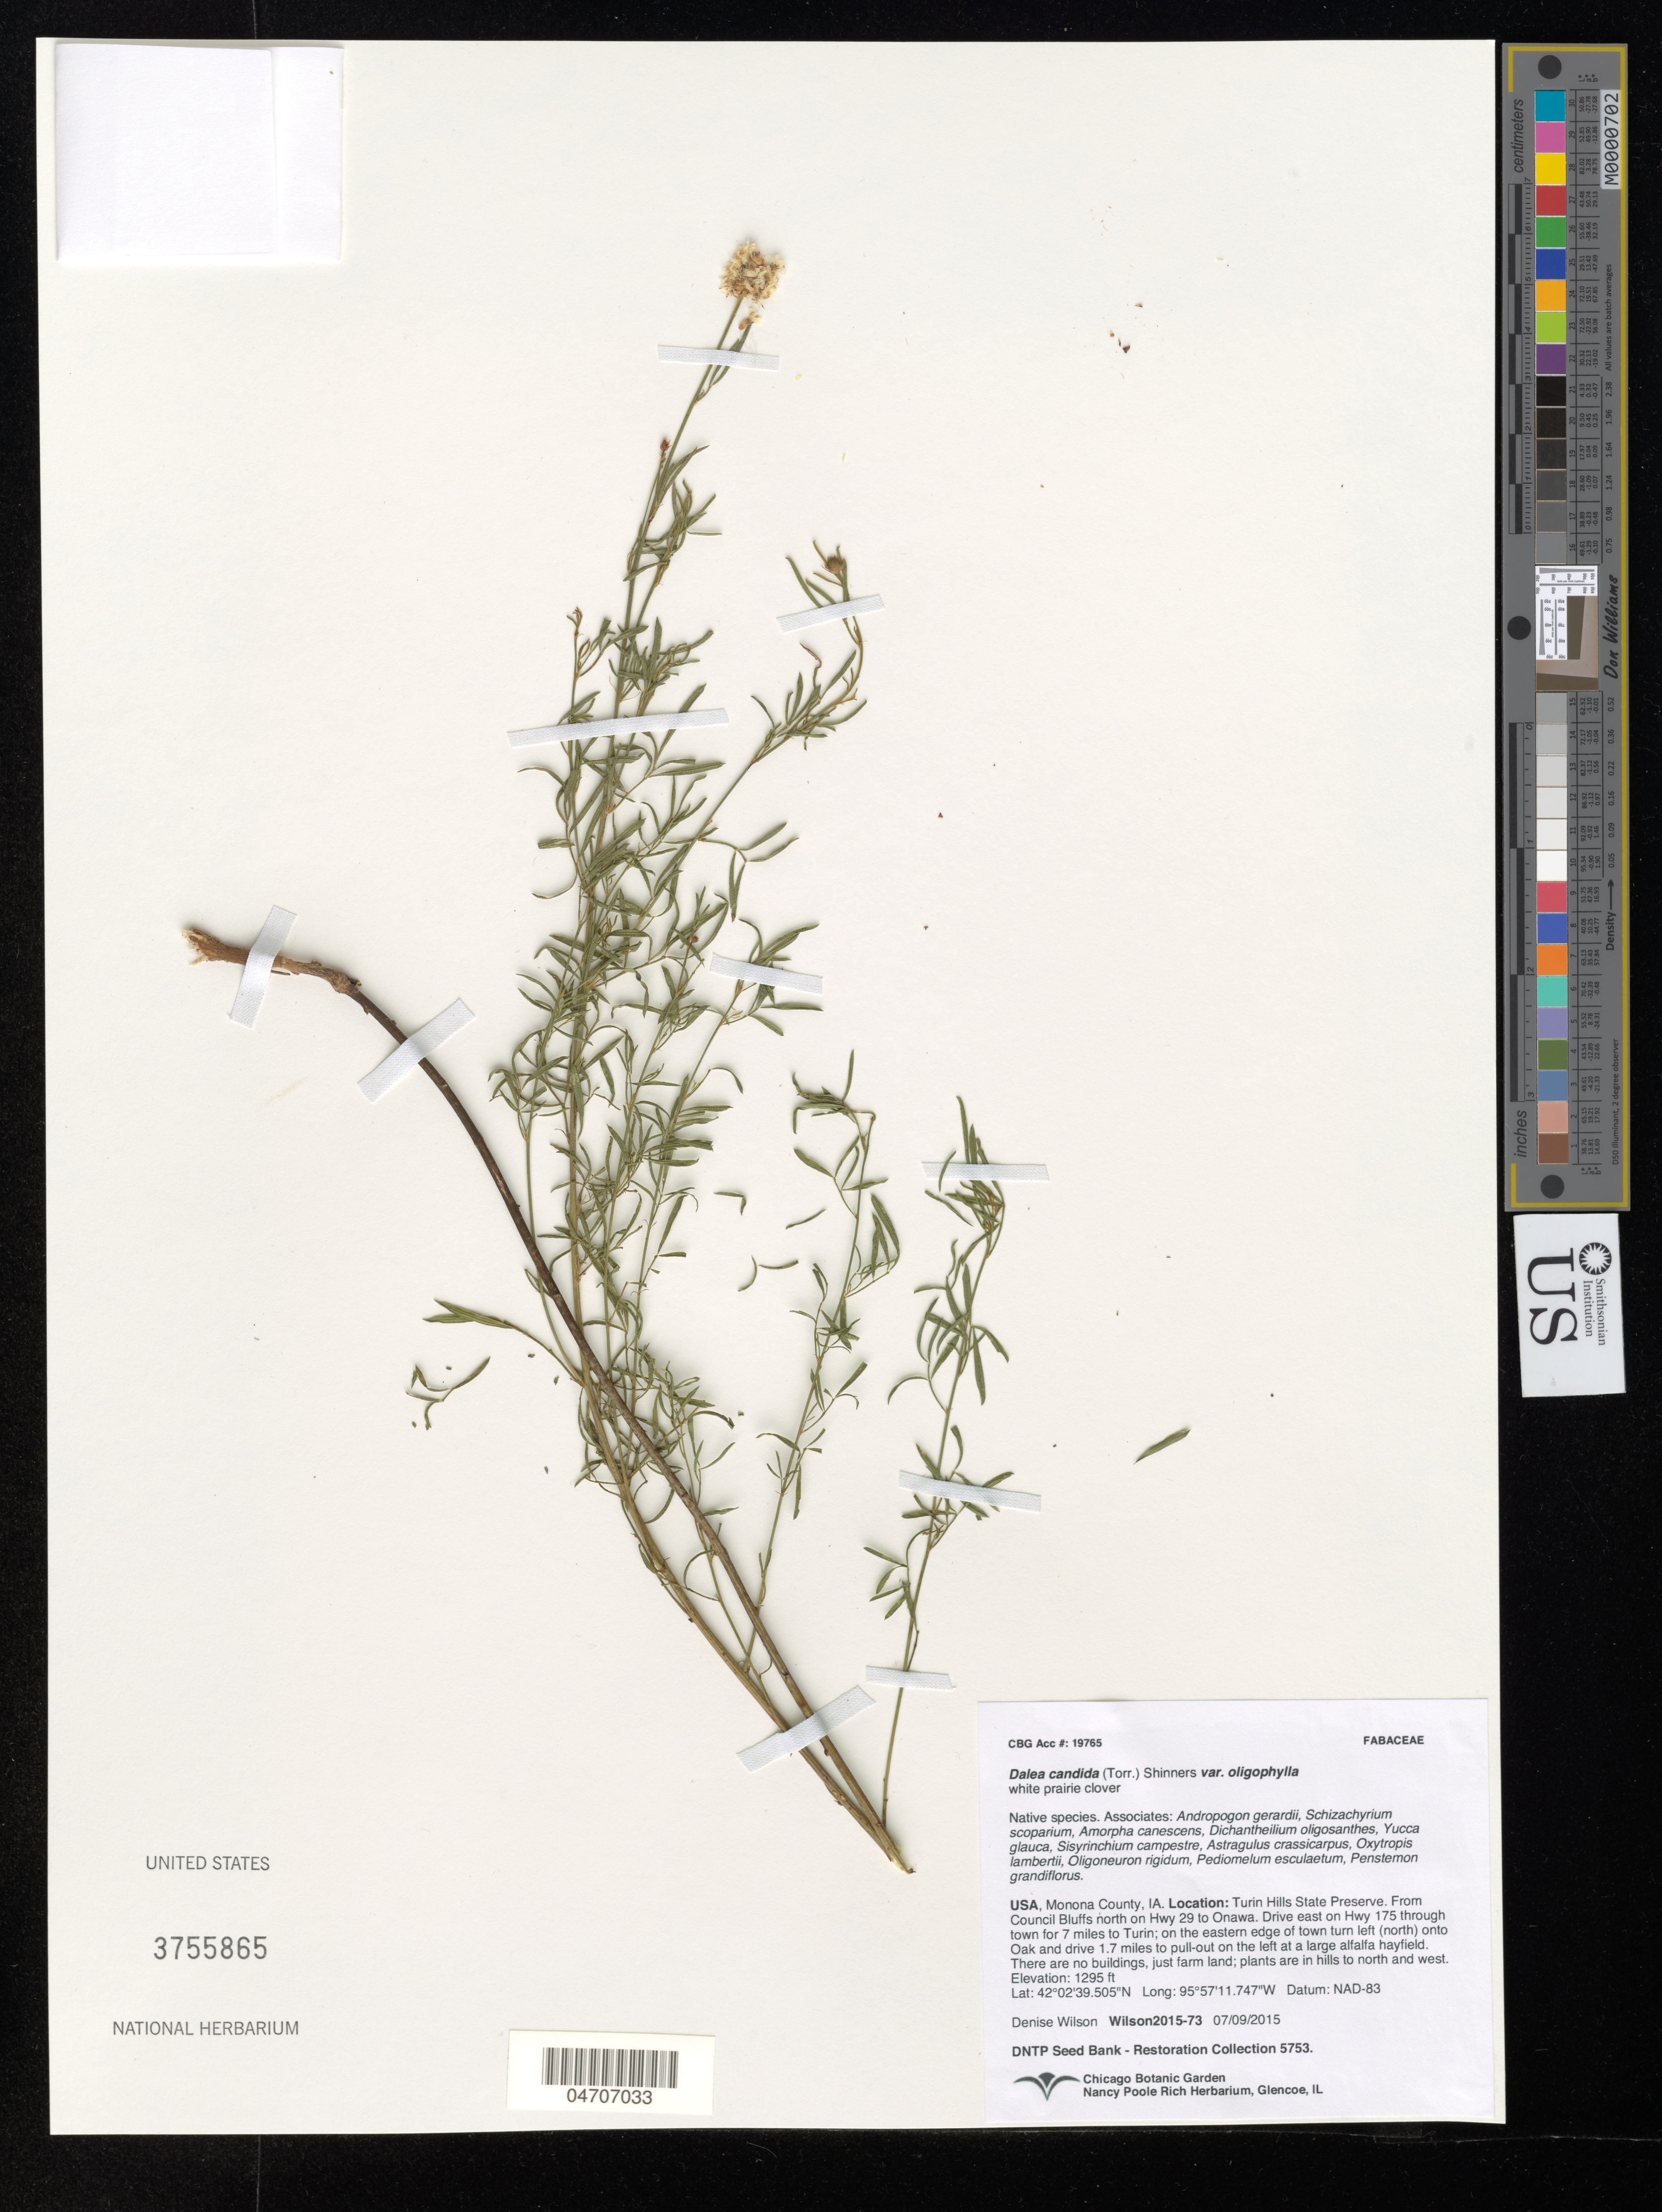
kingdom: Plantae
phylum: Tracheophyta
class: Magnoliopsida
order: Fabales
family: Fabaceae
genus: Dalea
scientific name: Dalea candida var. oligophylla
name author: (Torr) Shinners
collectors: D. Wilson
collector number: Wilson2015-73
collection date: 2015-09-07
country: United States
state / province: Iowa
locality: Monona County. Turin Hills State Preserve. From Council Bluffs north on Hwy 29 to Onawa. Drive east on Hwy 175 through town for 7 miles to Turin; on the eastern edge of town turn left (north) onto Oak, and drive 1.7 miles to pull-out on the left at a large alfalfa hayfield. There are no buildings, just farm land; plants are in hills to north and west.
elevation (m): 395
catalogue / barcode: US 3755865